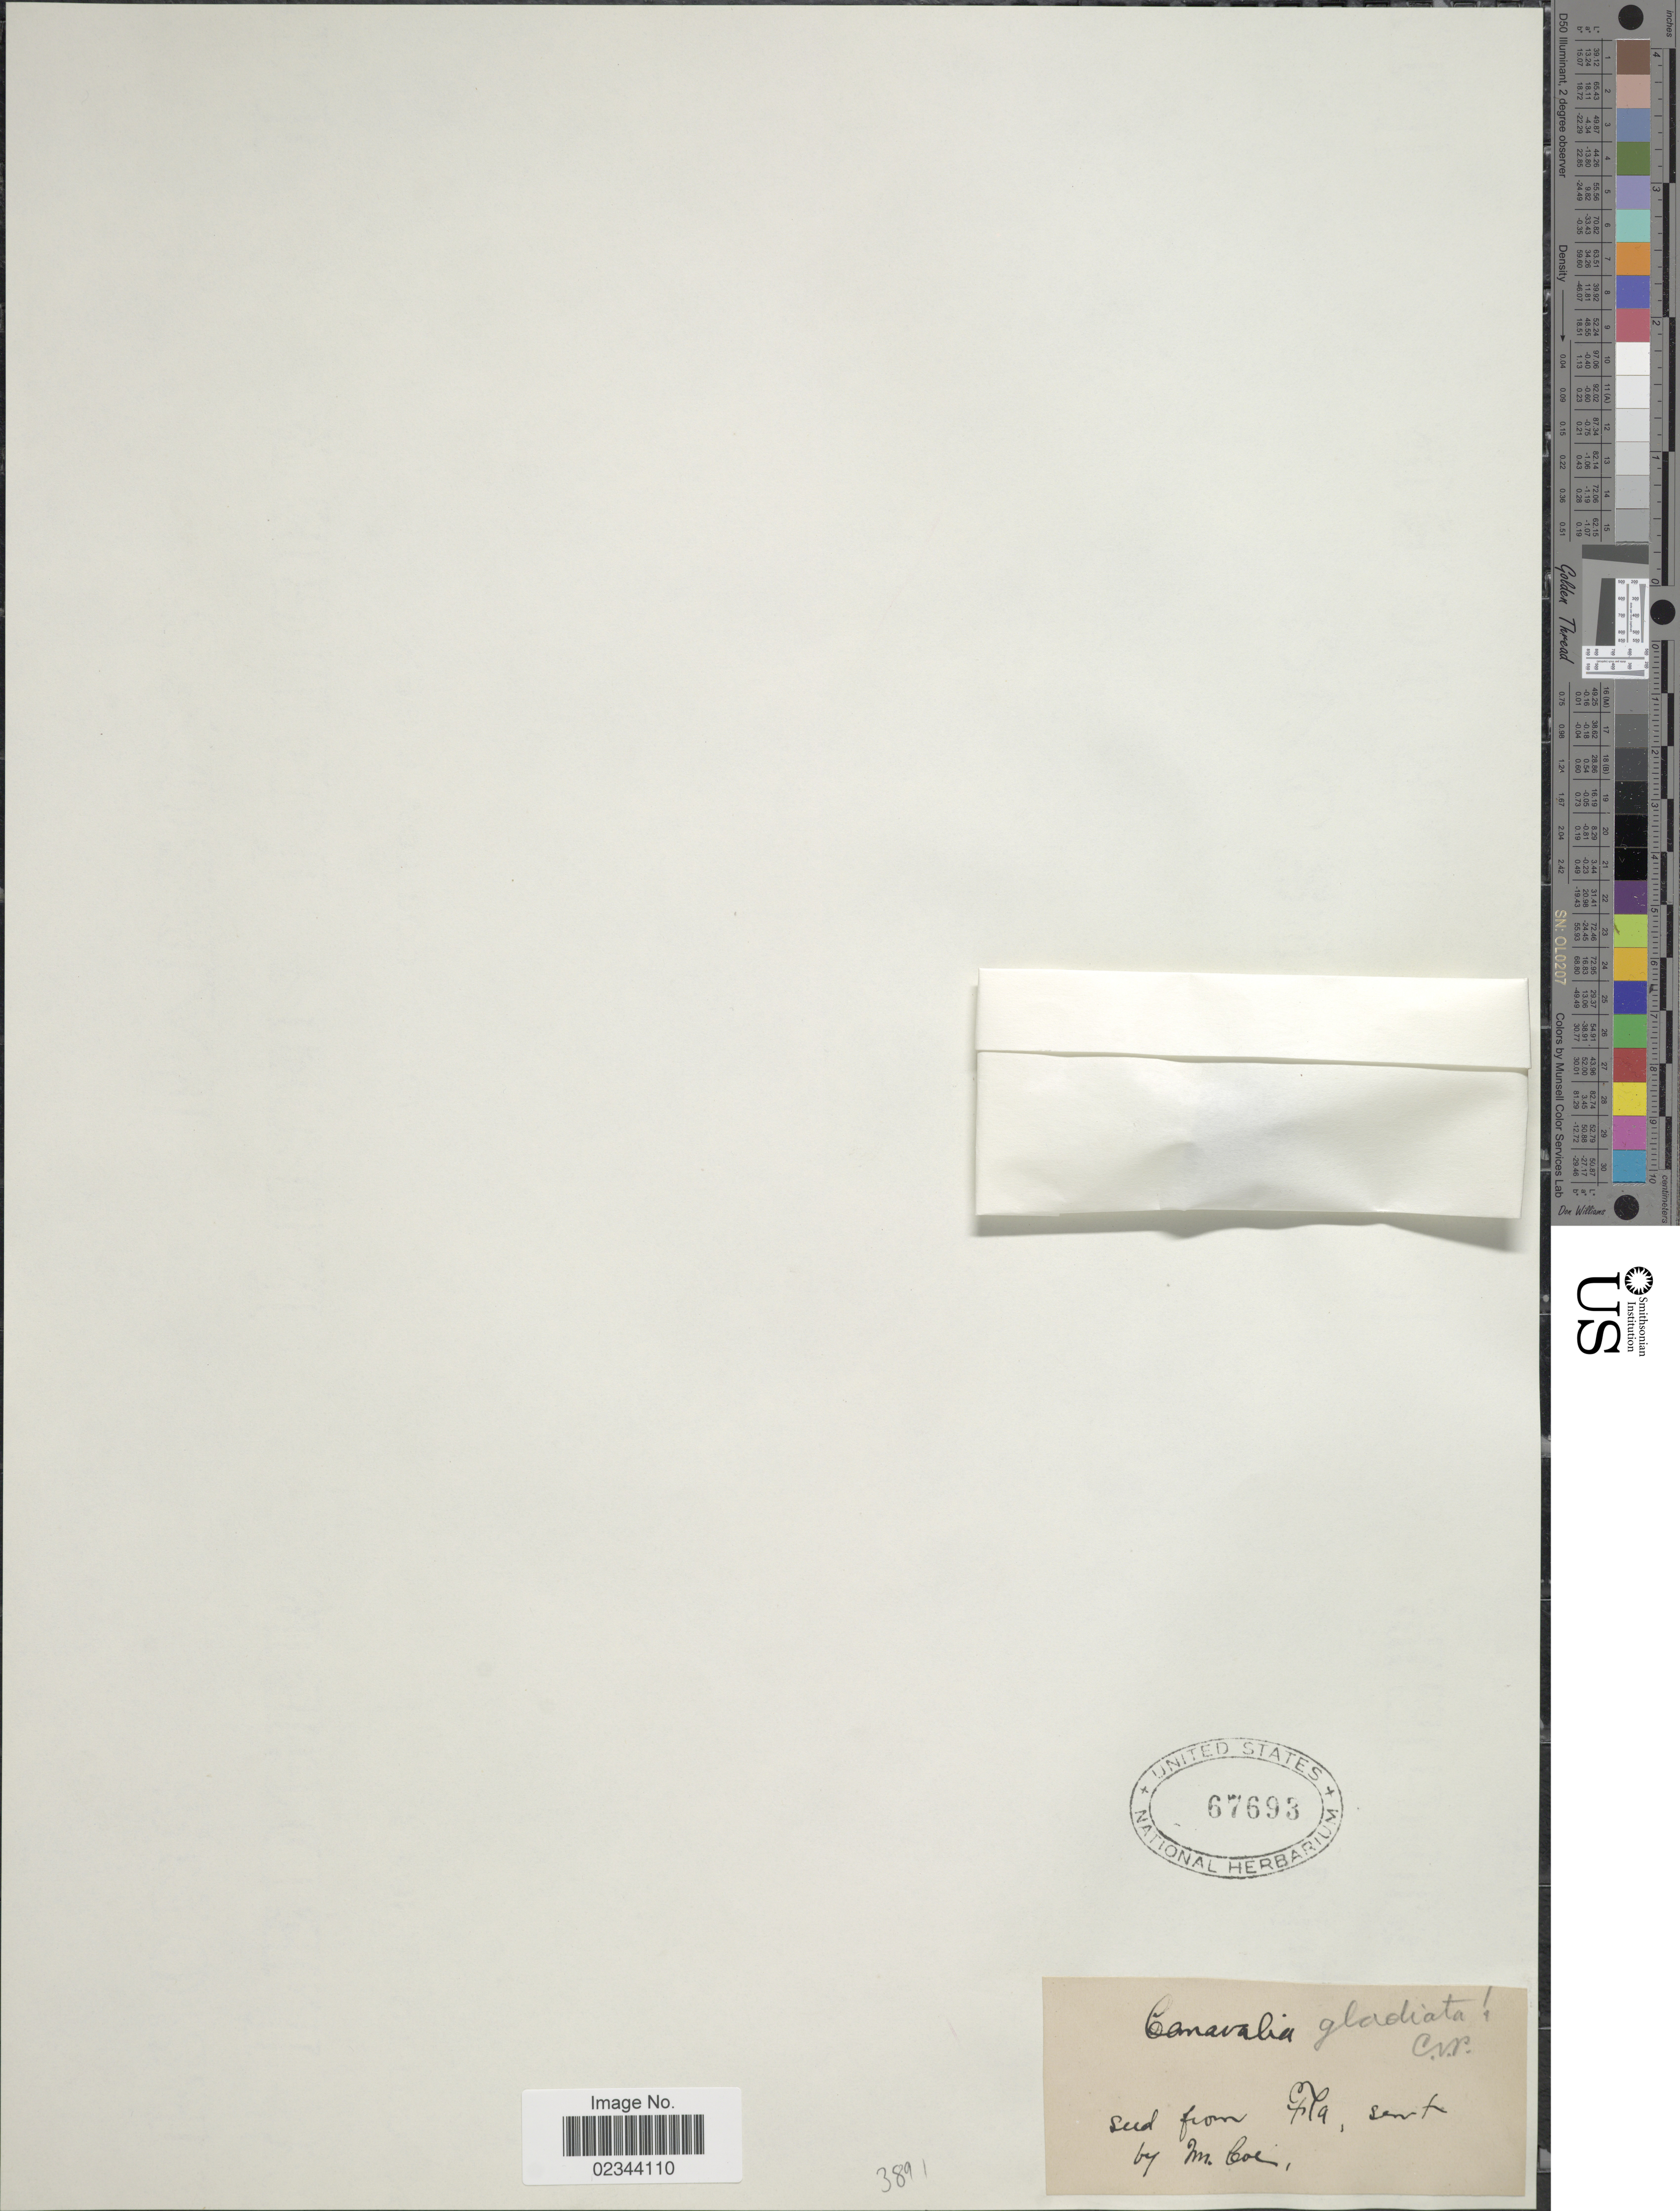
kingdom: Plantae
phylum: Tracheophyta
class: Magnoliopsida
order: Fabales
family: Fabaceae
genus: Canavalia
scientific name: Canavalia gladiata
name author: (Jacq.) DC.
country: United States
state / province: Florida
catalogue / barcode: US 67693